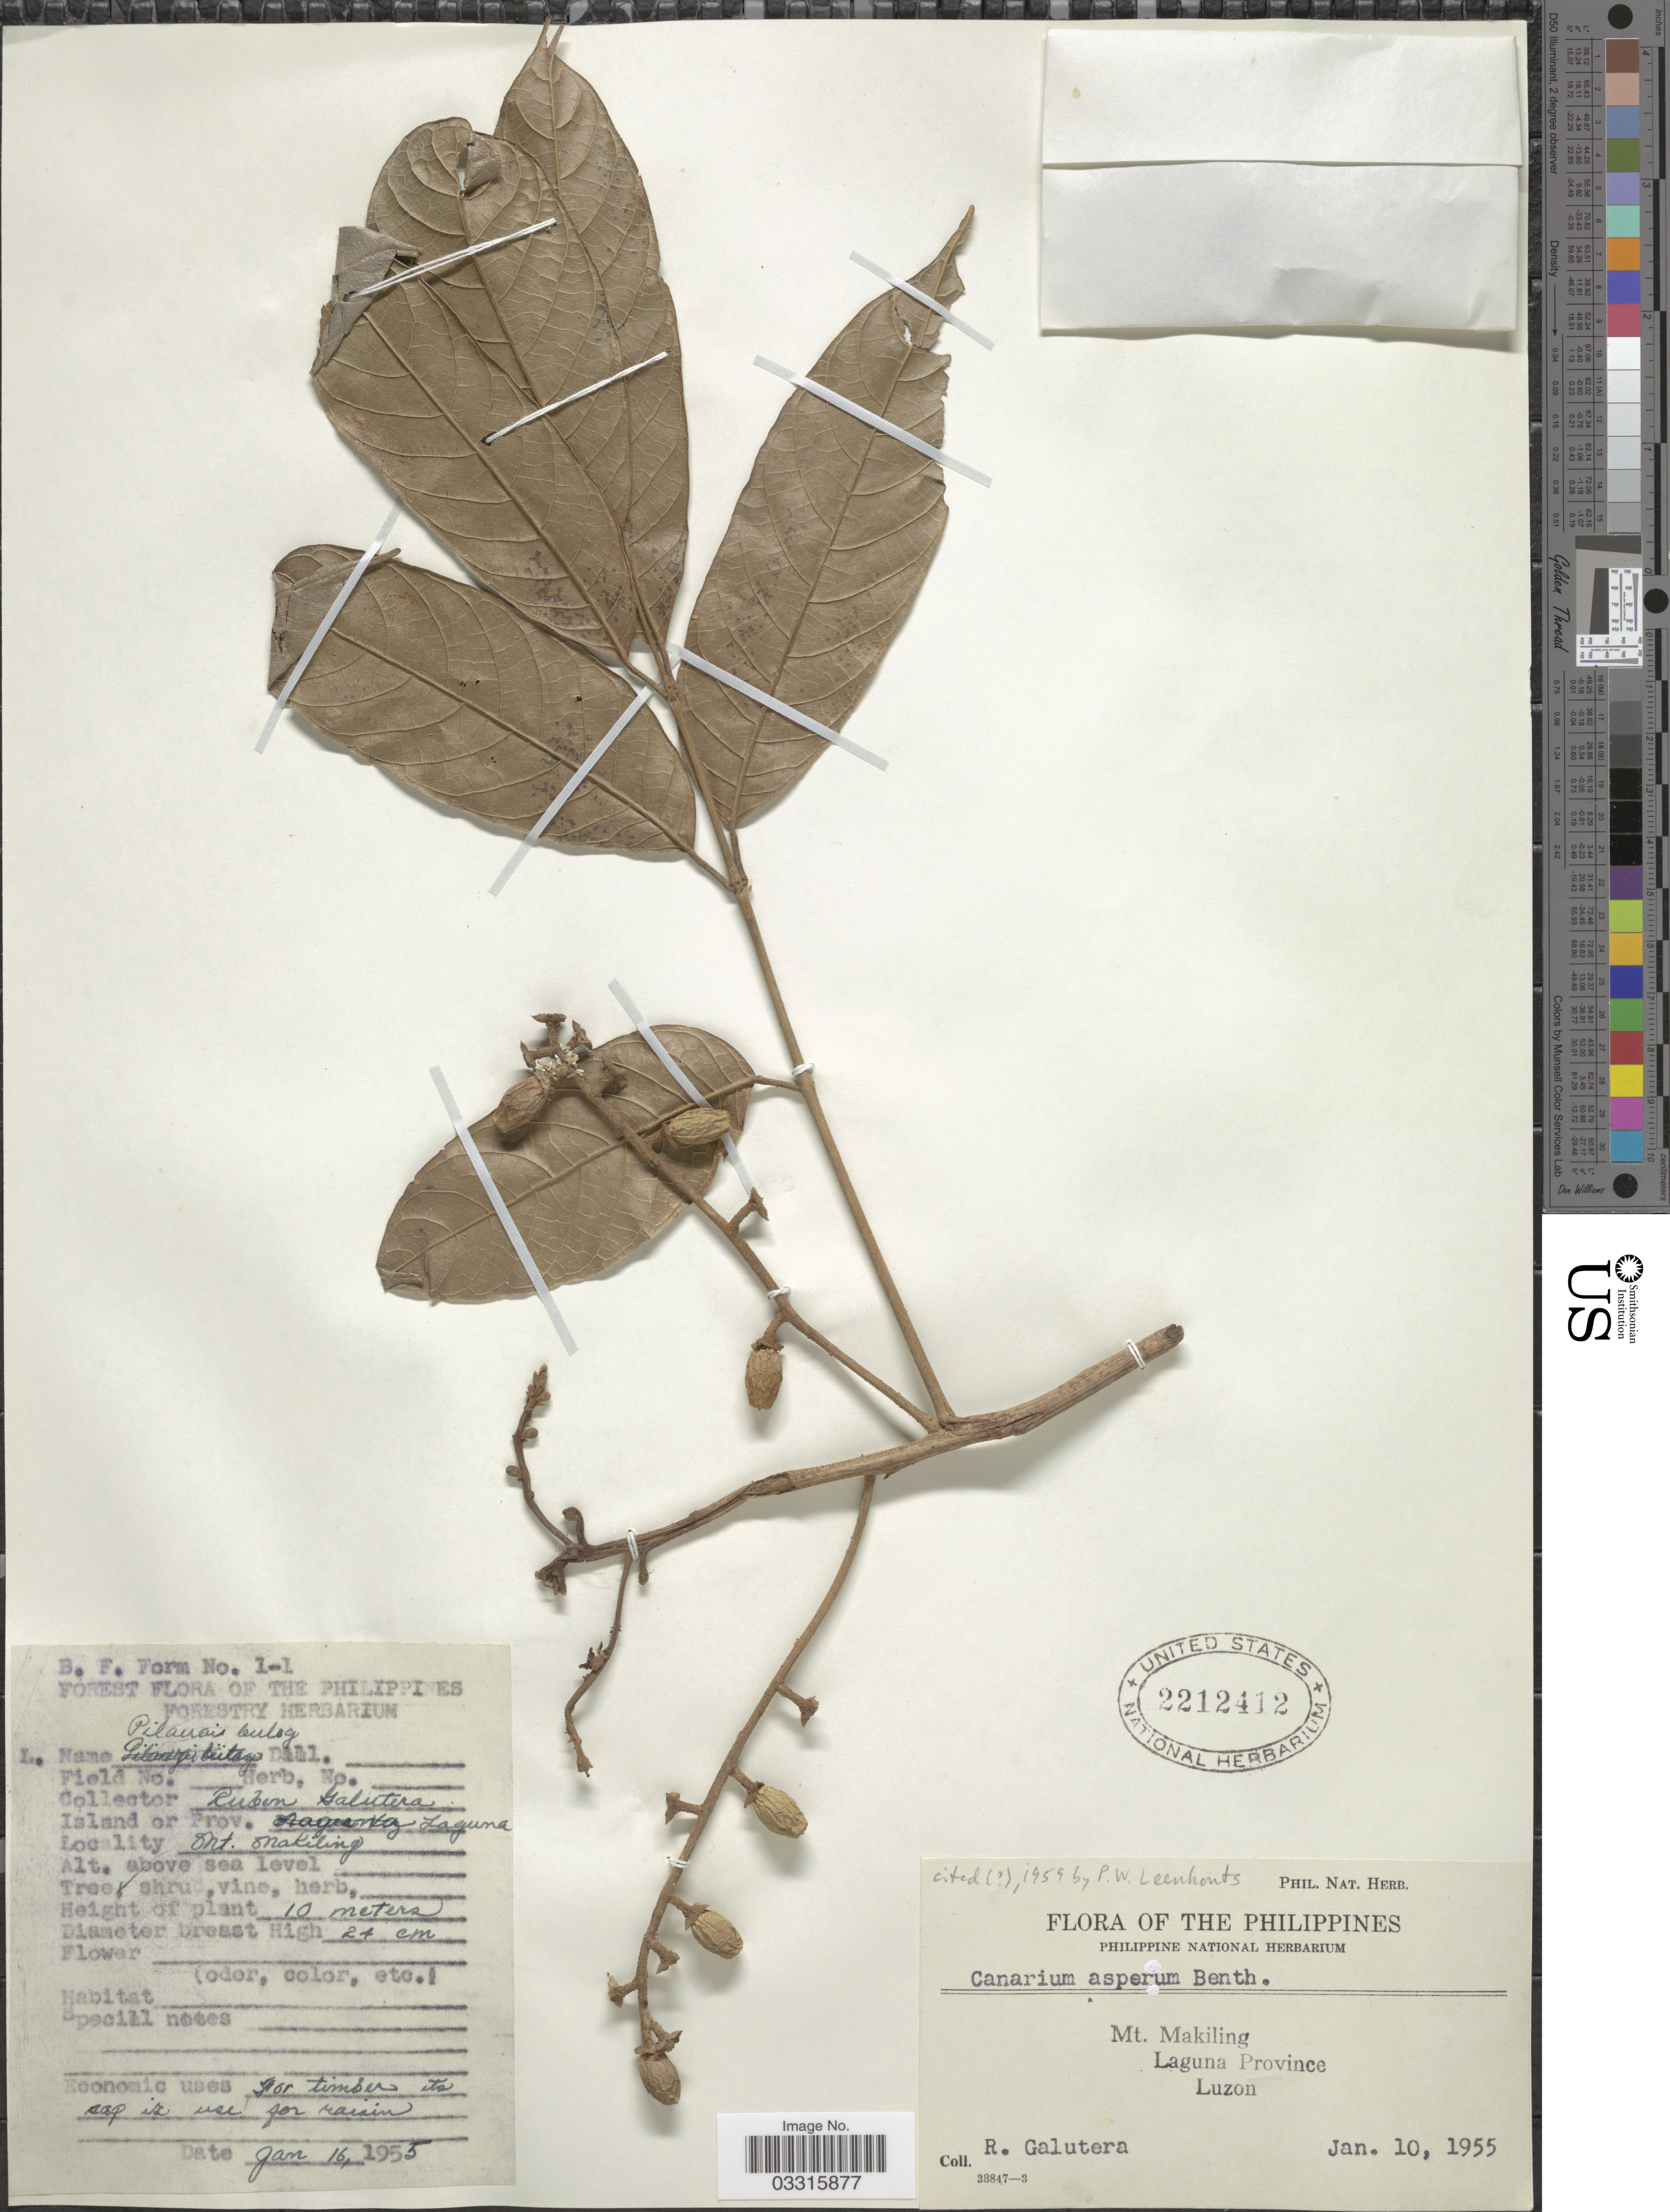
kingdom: Plantae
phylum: Tracheophyta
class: Magnoliopsida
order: Sapindales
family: Burseraceae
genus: Canarium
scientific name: Canarium asperum subsp. asperum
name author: Benth.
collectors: R. Galutera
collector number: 1-1?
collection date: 1955-01-10/1955-01-16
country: Philippines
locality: Mt. Makiling. Laguna Province. Luzon.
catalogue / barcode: US 2212412